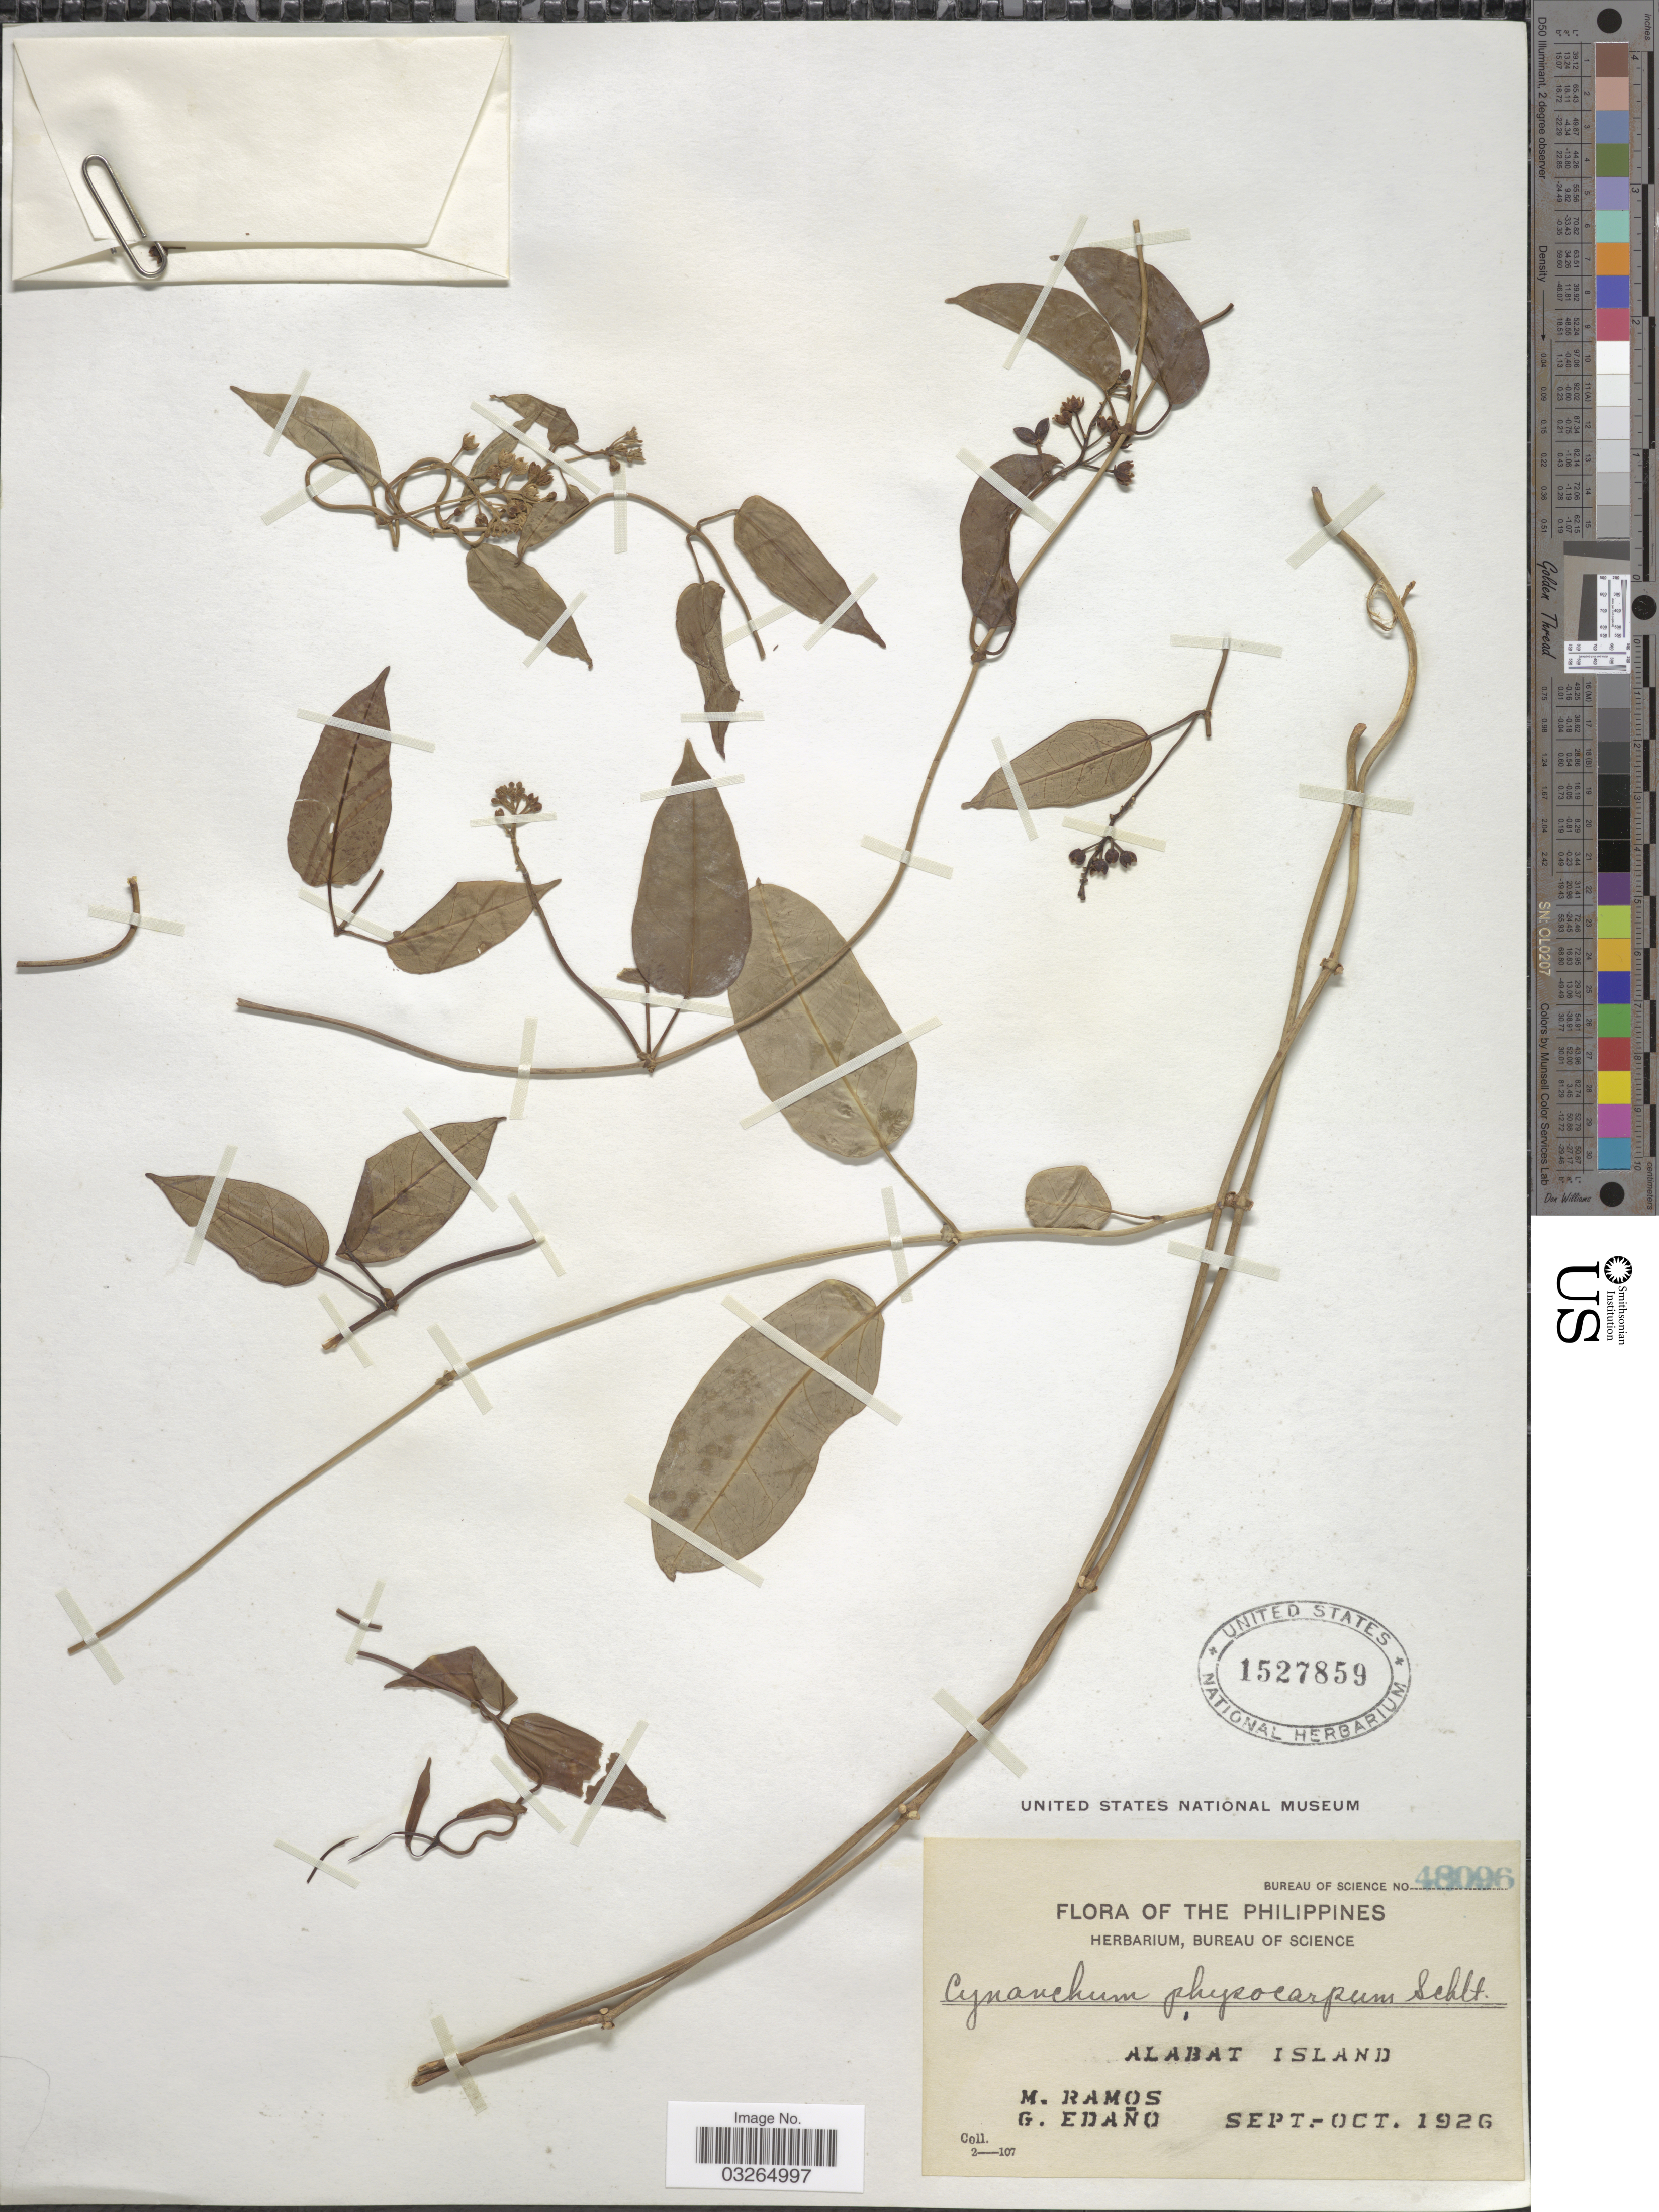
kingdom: Plantae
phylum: Tracheophyta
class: Magnoliopsida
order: Gentianales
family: Apocynaceae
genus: Cynanchum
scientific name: Cynanchum physocarpum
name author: Schltr.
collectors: M. Ramos & G. Edaño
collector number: Bureau of Science 48096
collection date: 1926-09/1926-10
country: Philippines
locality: Alabat Island.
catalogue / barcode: US 1527859